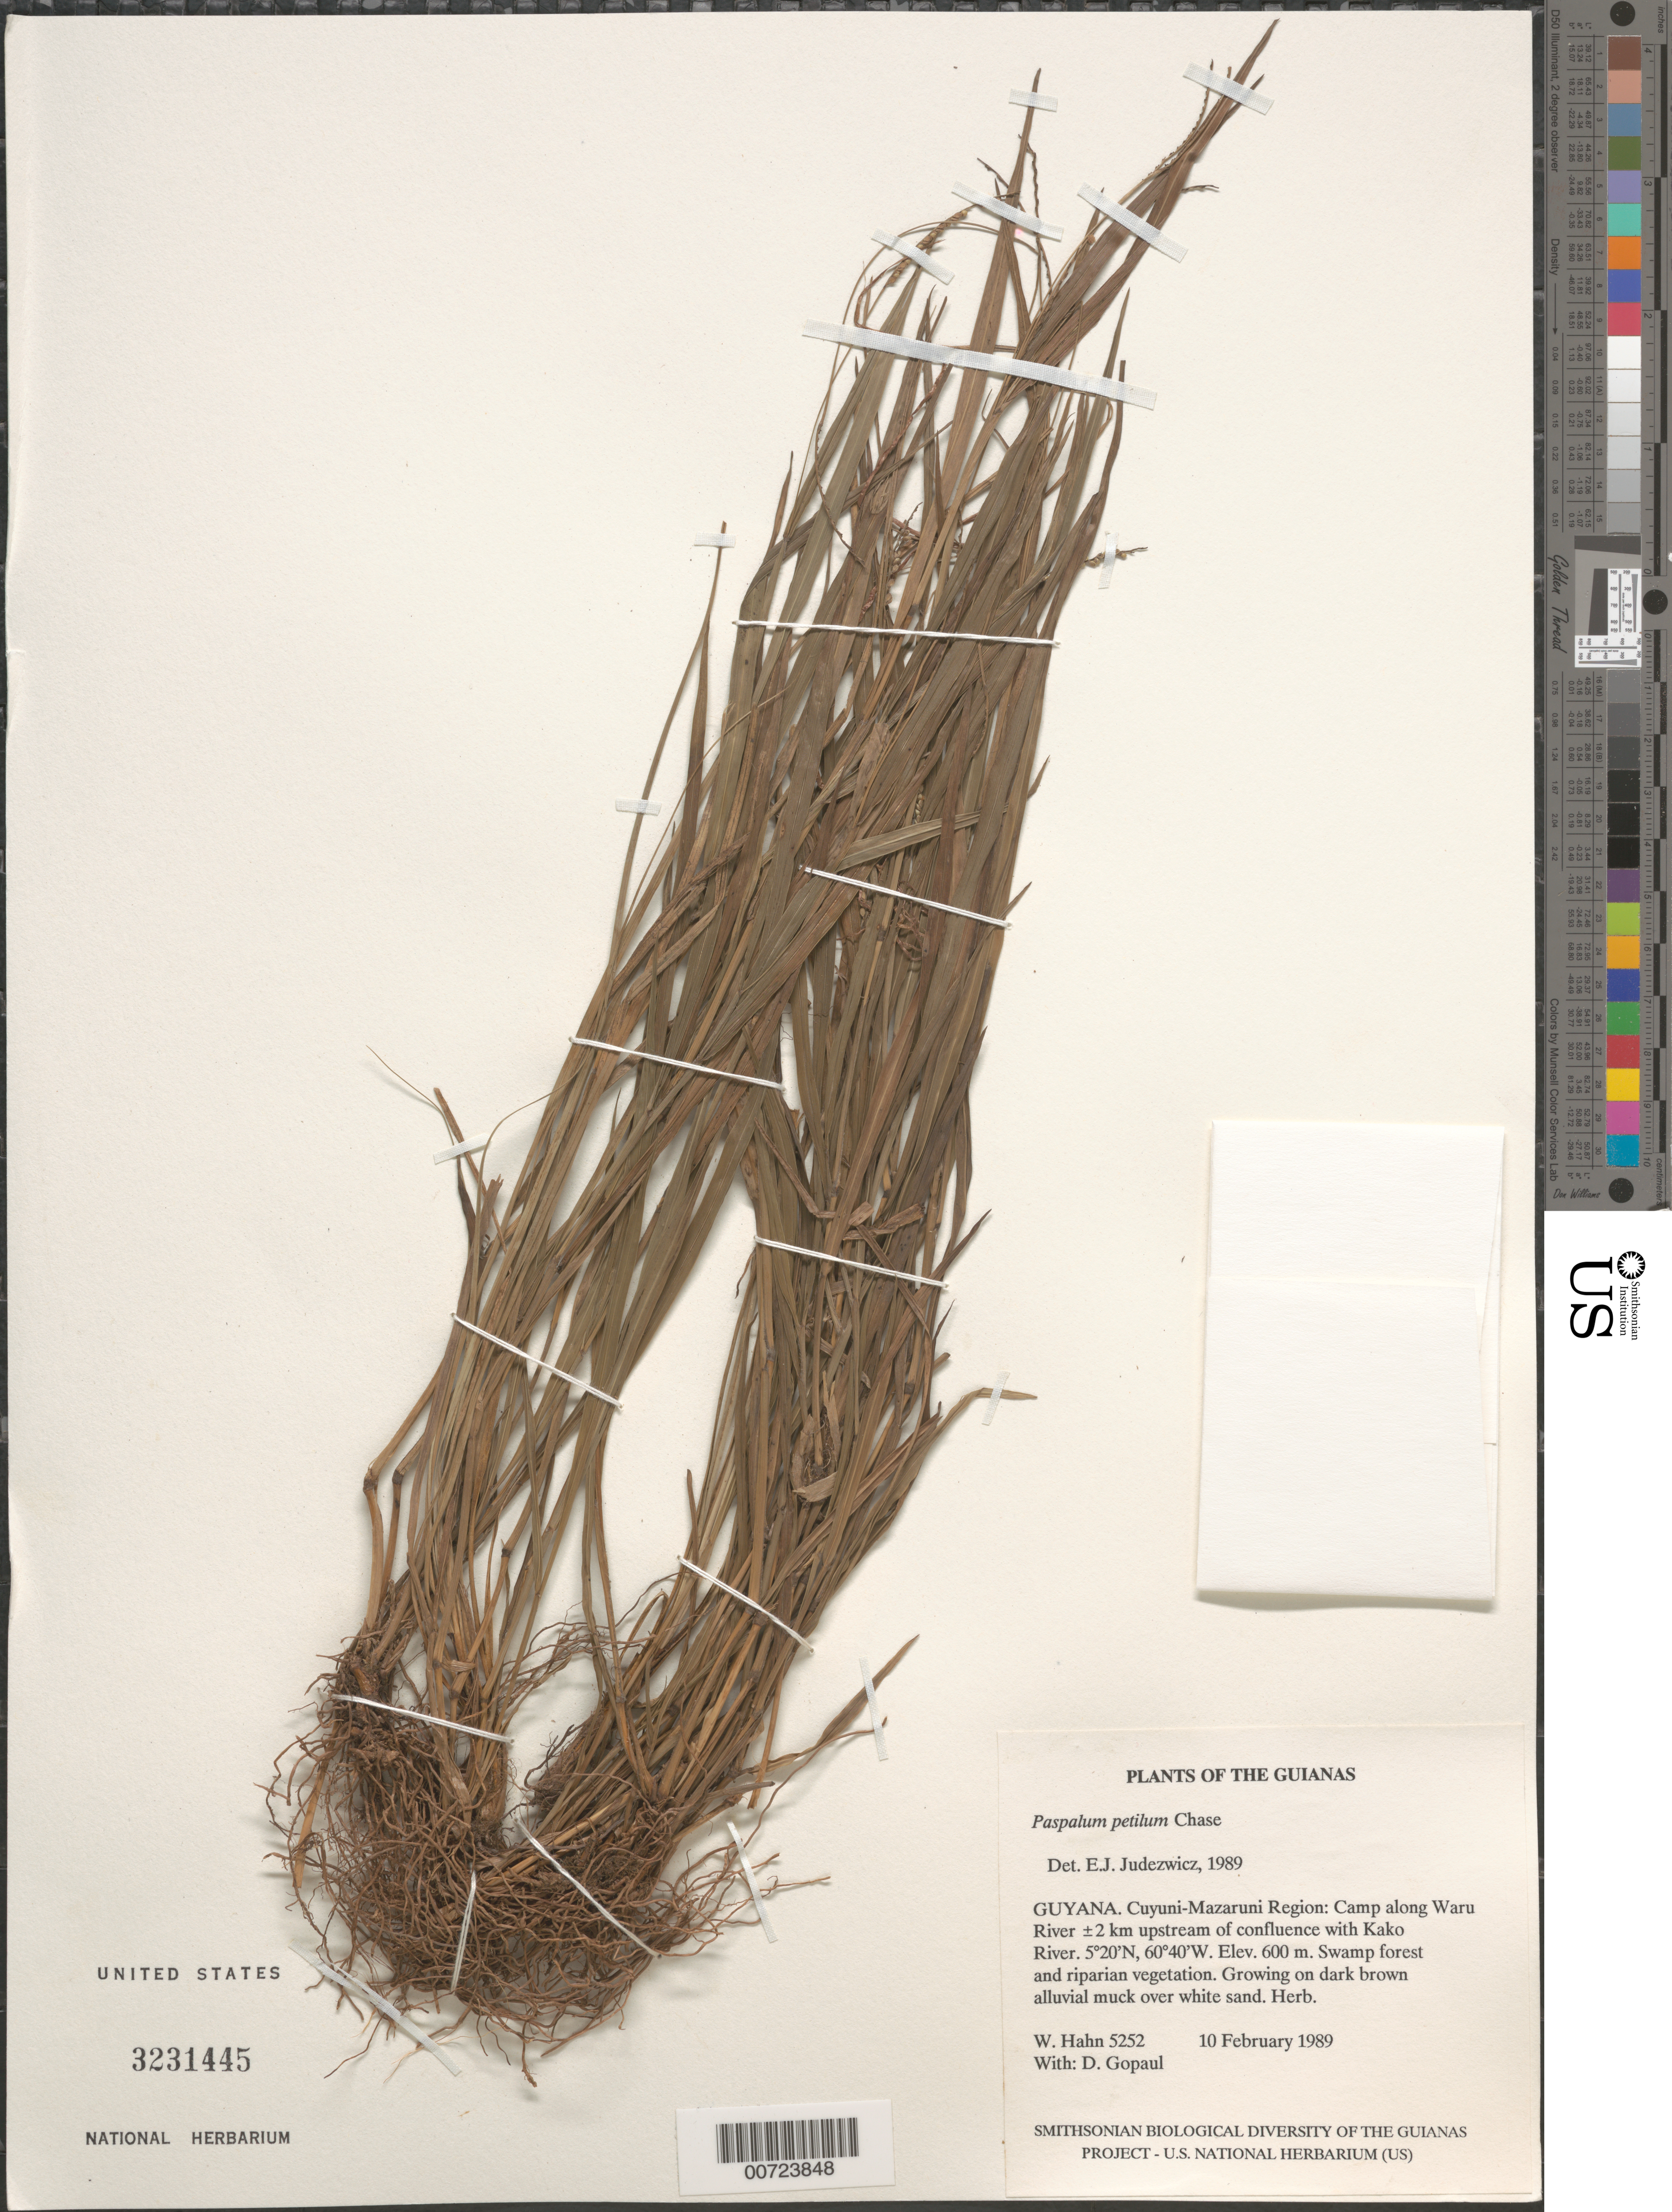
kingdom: Plantae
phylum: Tracheophyta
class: Liliopsida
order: Poales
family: Poaceae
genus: Paspalum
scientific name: Paspalum petilum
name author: Chase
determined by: Judziewicz, E. J.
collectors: W. Hahn & D. Gopaul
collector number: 5252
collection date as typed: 10 February 1989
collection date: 1989-02-10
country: Guyana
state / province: Cuyuni-Mazaruni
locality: Camp along Waruma River ±2 km upstream of confluence with Kako River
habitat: Swamp forest and Riparian vegetation Growing on dark brown alluvial muck over white sand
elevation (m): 600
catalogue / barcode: US 3231445